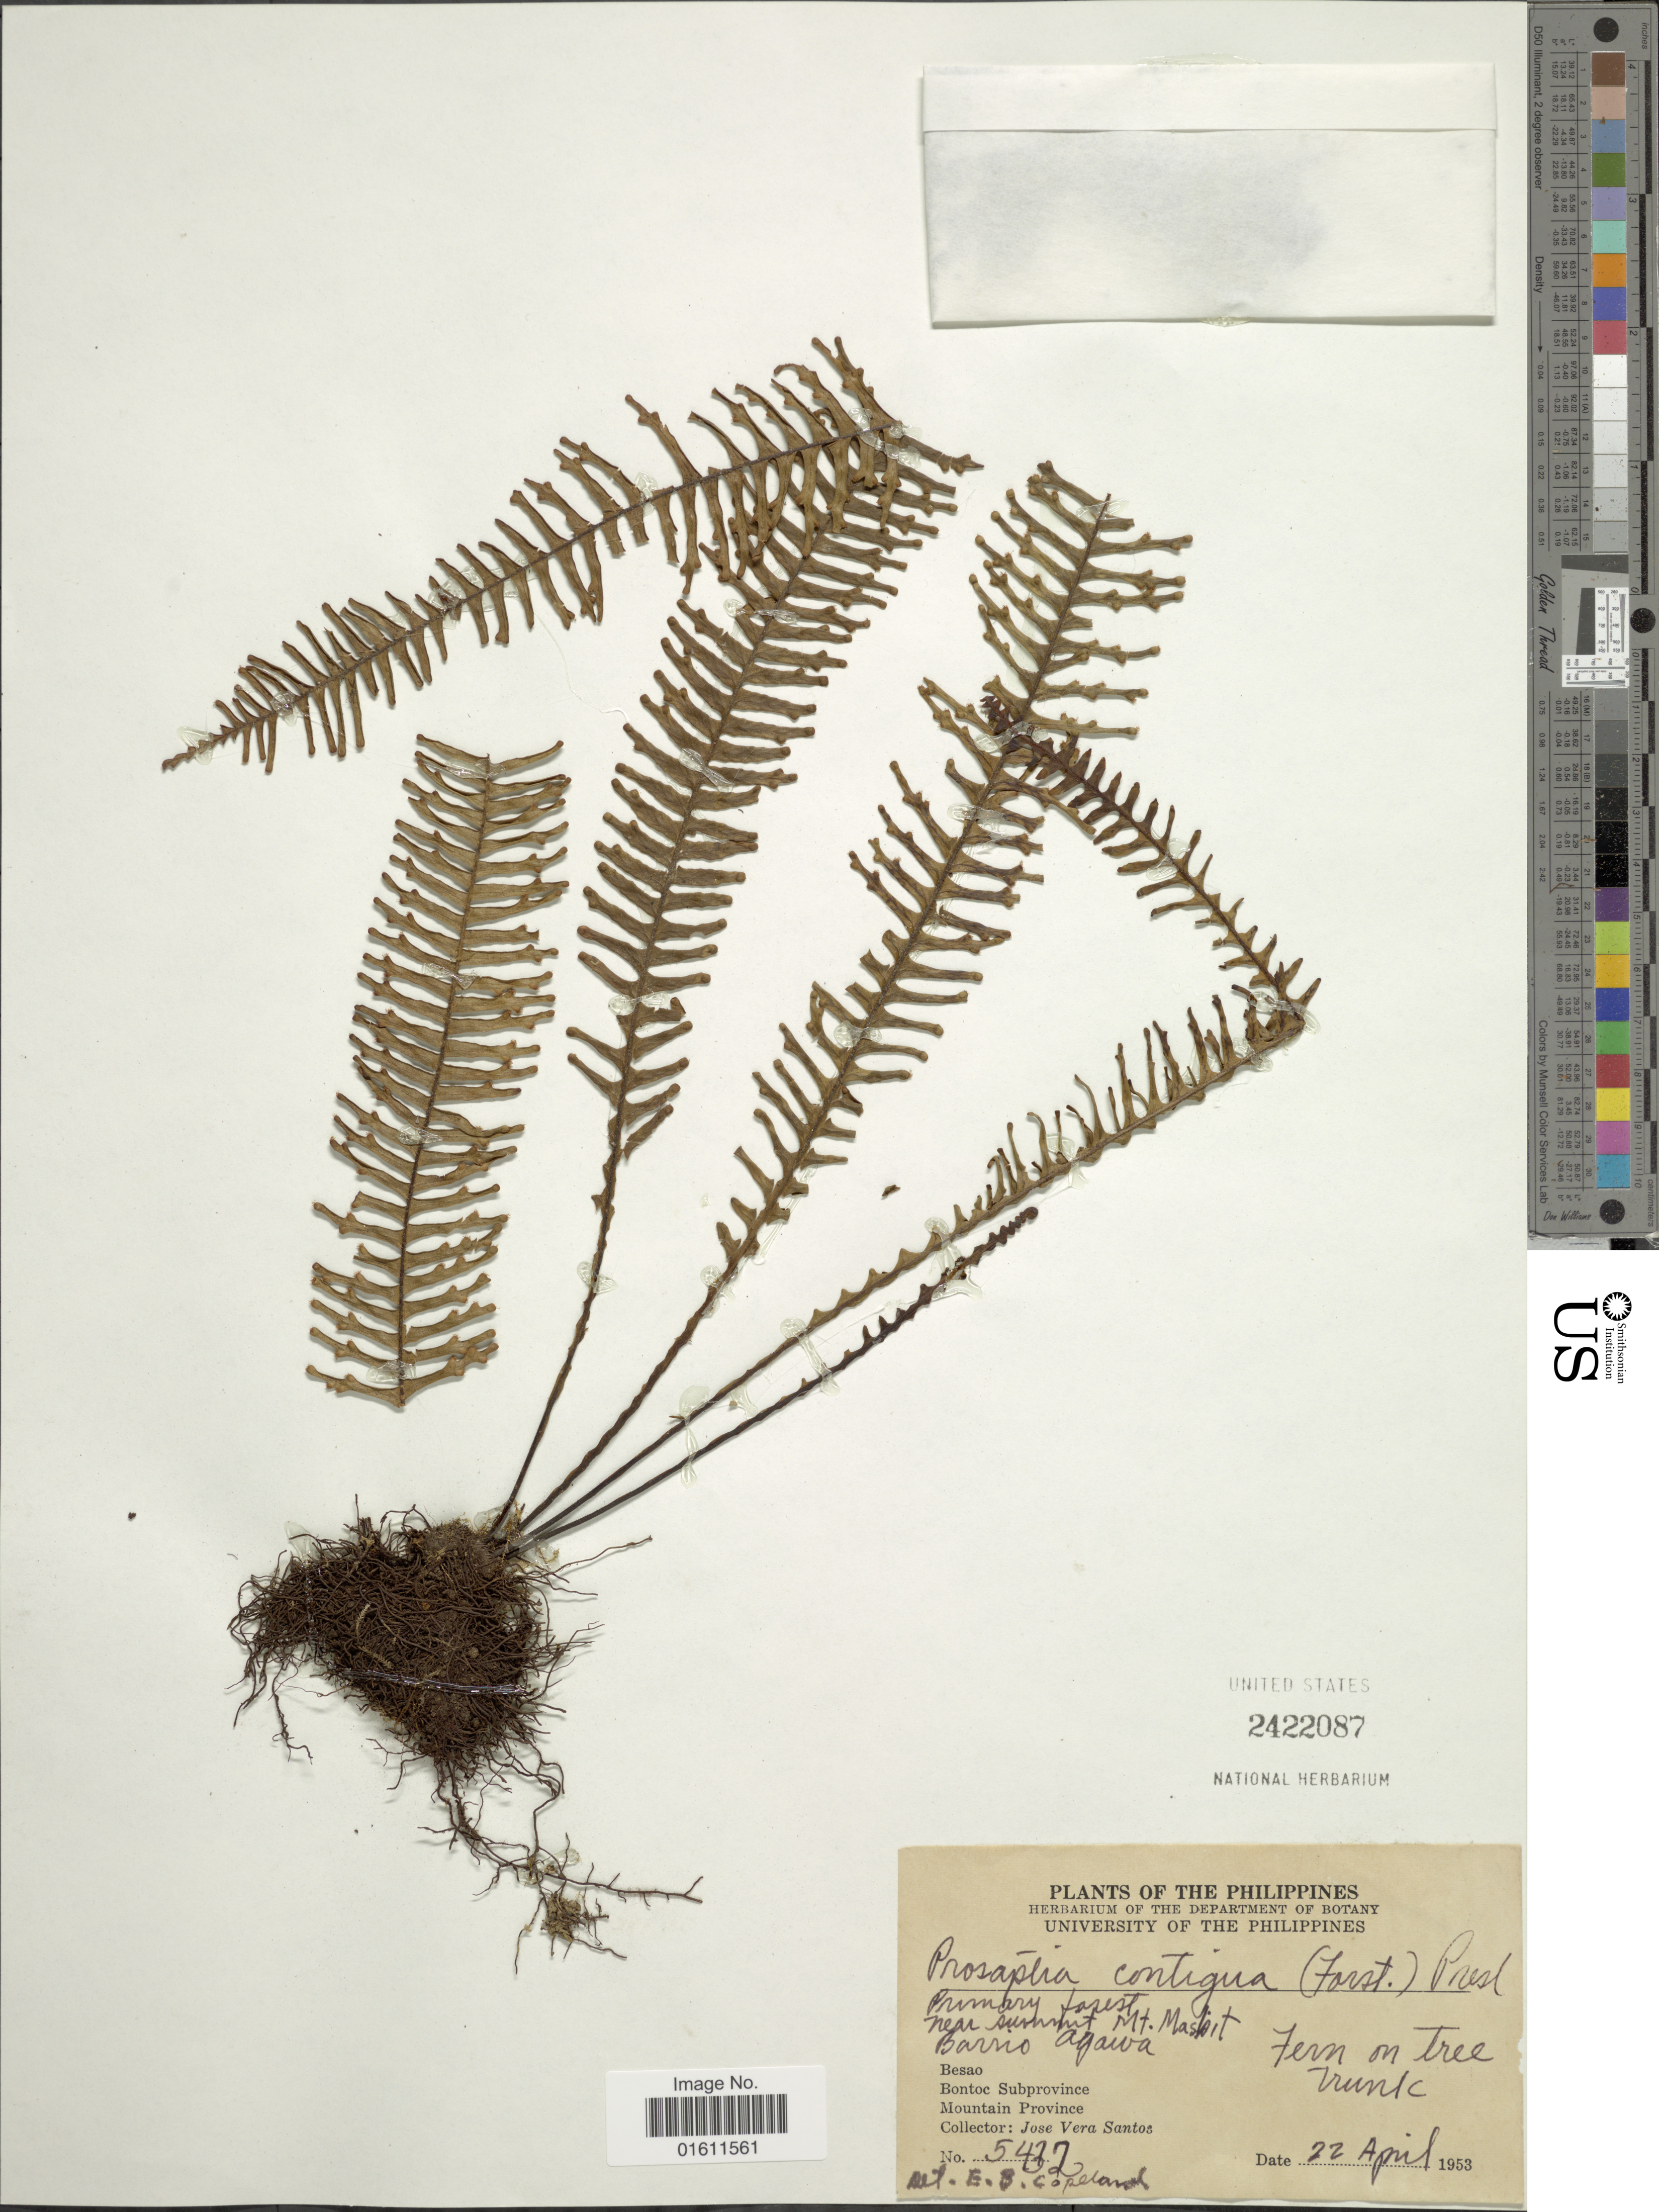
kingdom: Plantae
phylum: Tracheophyta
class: Polypodiopsida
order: Polypodiales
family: Polypodiaceae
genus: Prosaptia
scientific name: Prosaptia contigua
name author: (G. Forst.) Presl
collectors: J. V. Santos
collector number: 5432*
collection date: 1953-04-22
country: Philippines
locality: Primary forest, near summit Mt. Masloit , Barrio Agawa, Besao, Bontoc Subprovice, Mountain Province.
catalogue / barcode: US 2422087